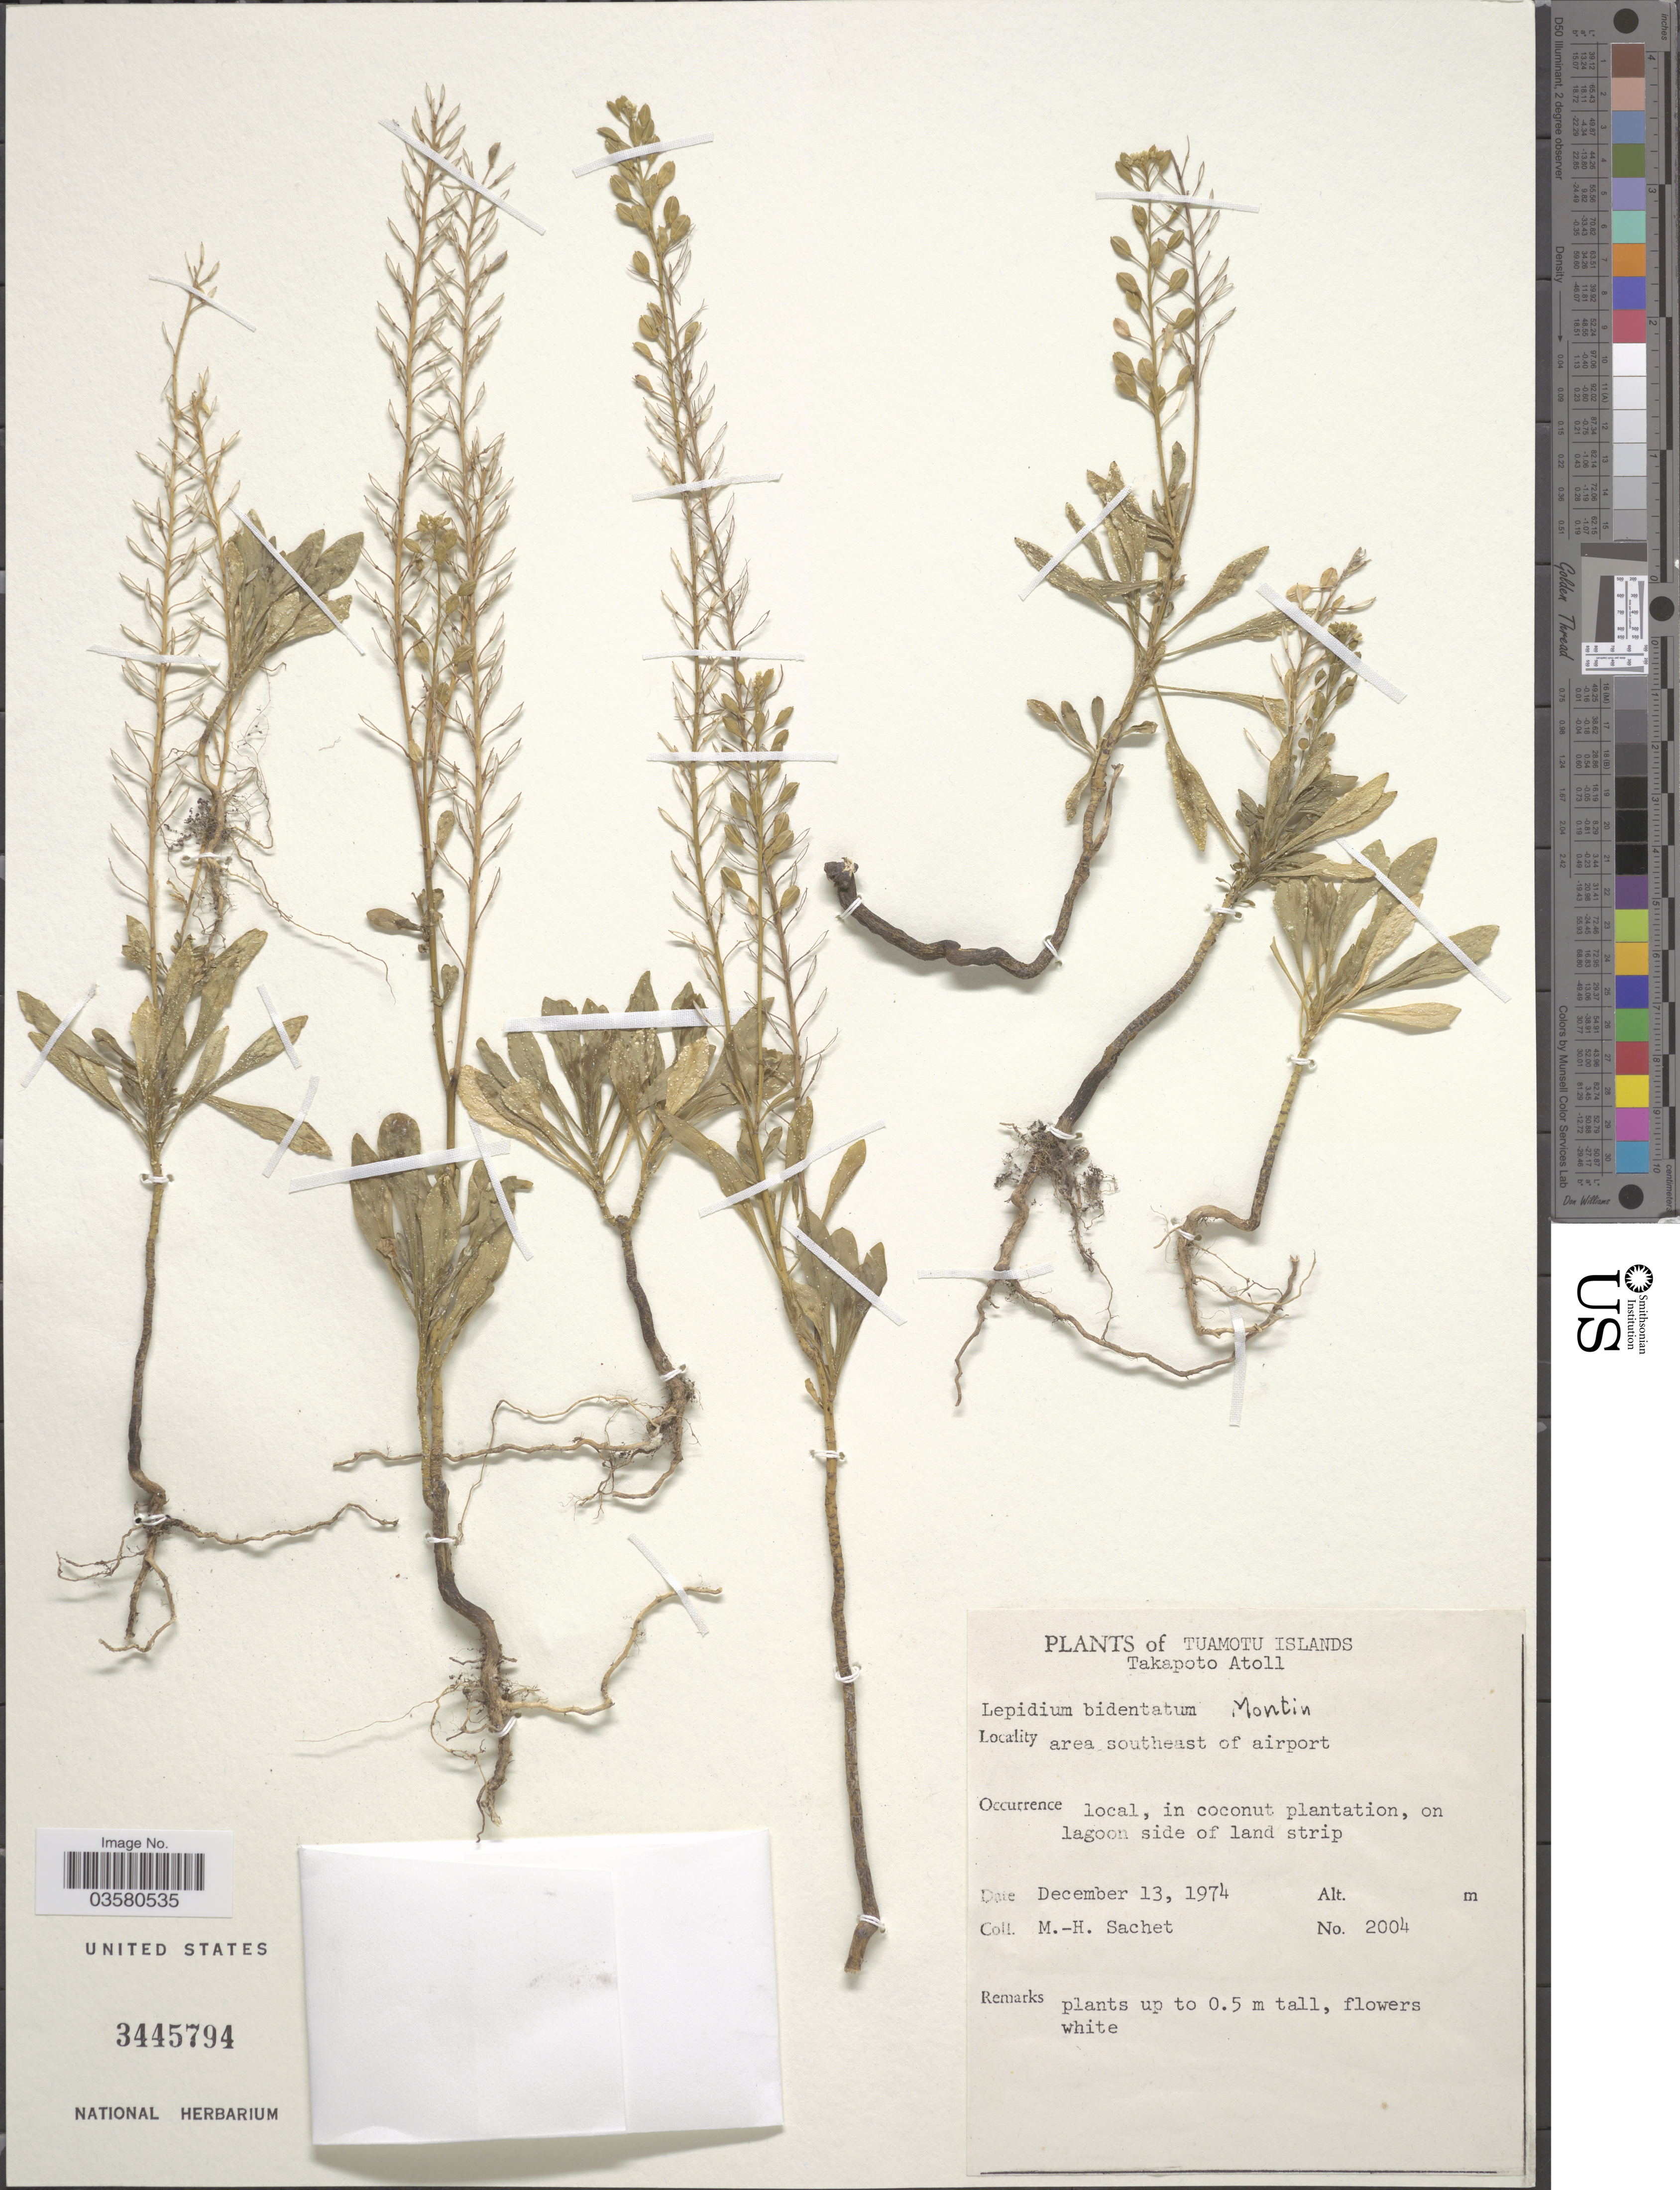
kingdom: Plantae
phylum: Tracheophyta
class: Magnoliopsida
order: Brassicales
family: Brassicaceae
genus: Lepidium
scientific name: Lepidium bidentatum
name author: Montin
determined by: Al-Shehbaz, I. A., (MO), Missouri Botanical Garden (UNITED STATES)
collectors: M.-H. Sachet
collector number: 2004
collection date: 1974-12-13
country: French Polynesia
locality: Tuamotu Islands. Takapoto Atoll. Montin. [unsure placement] Area southwest of airport.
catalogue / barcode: US 3445794